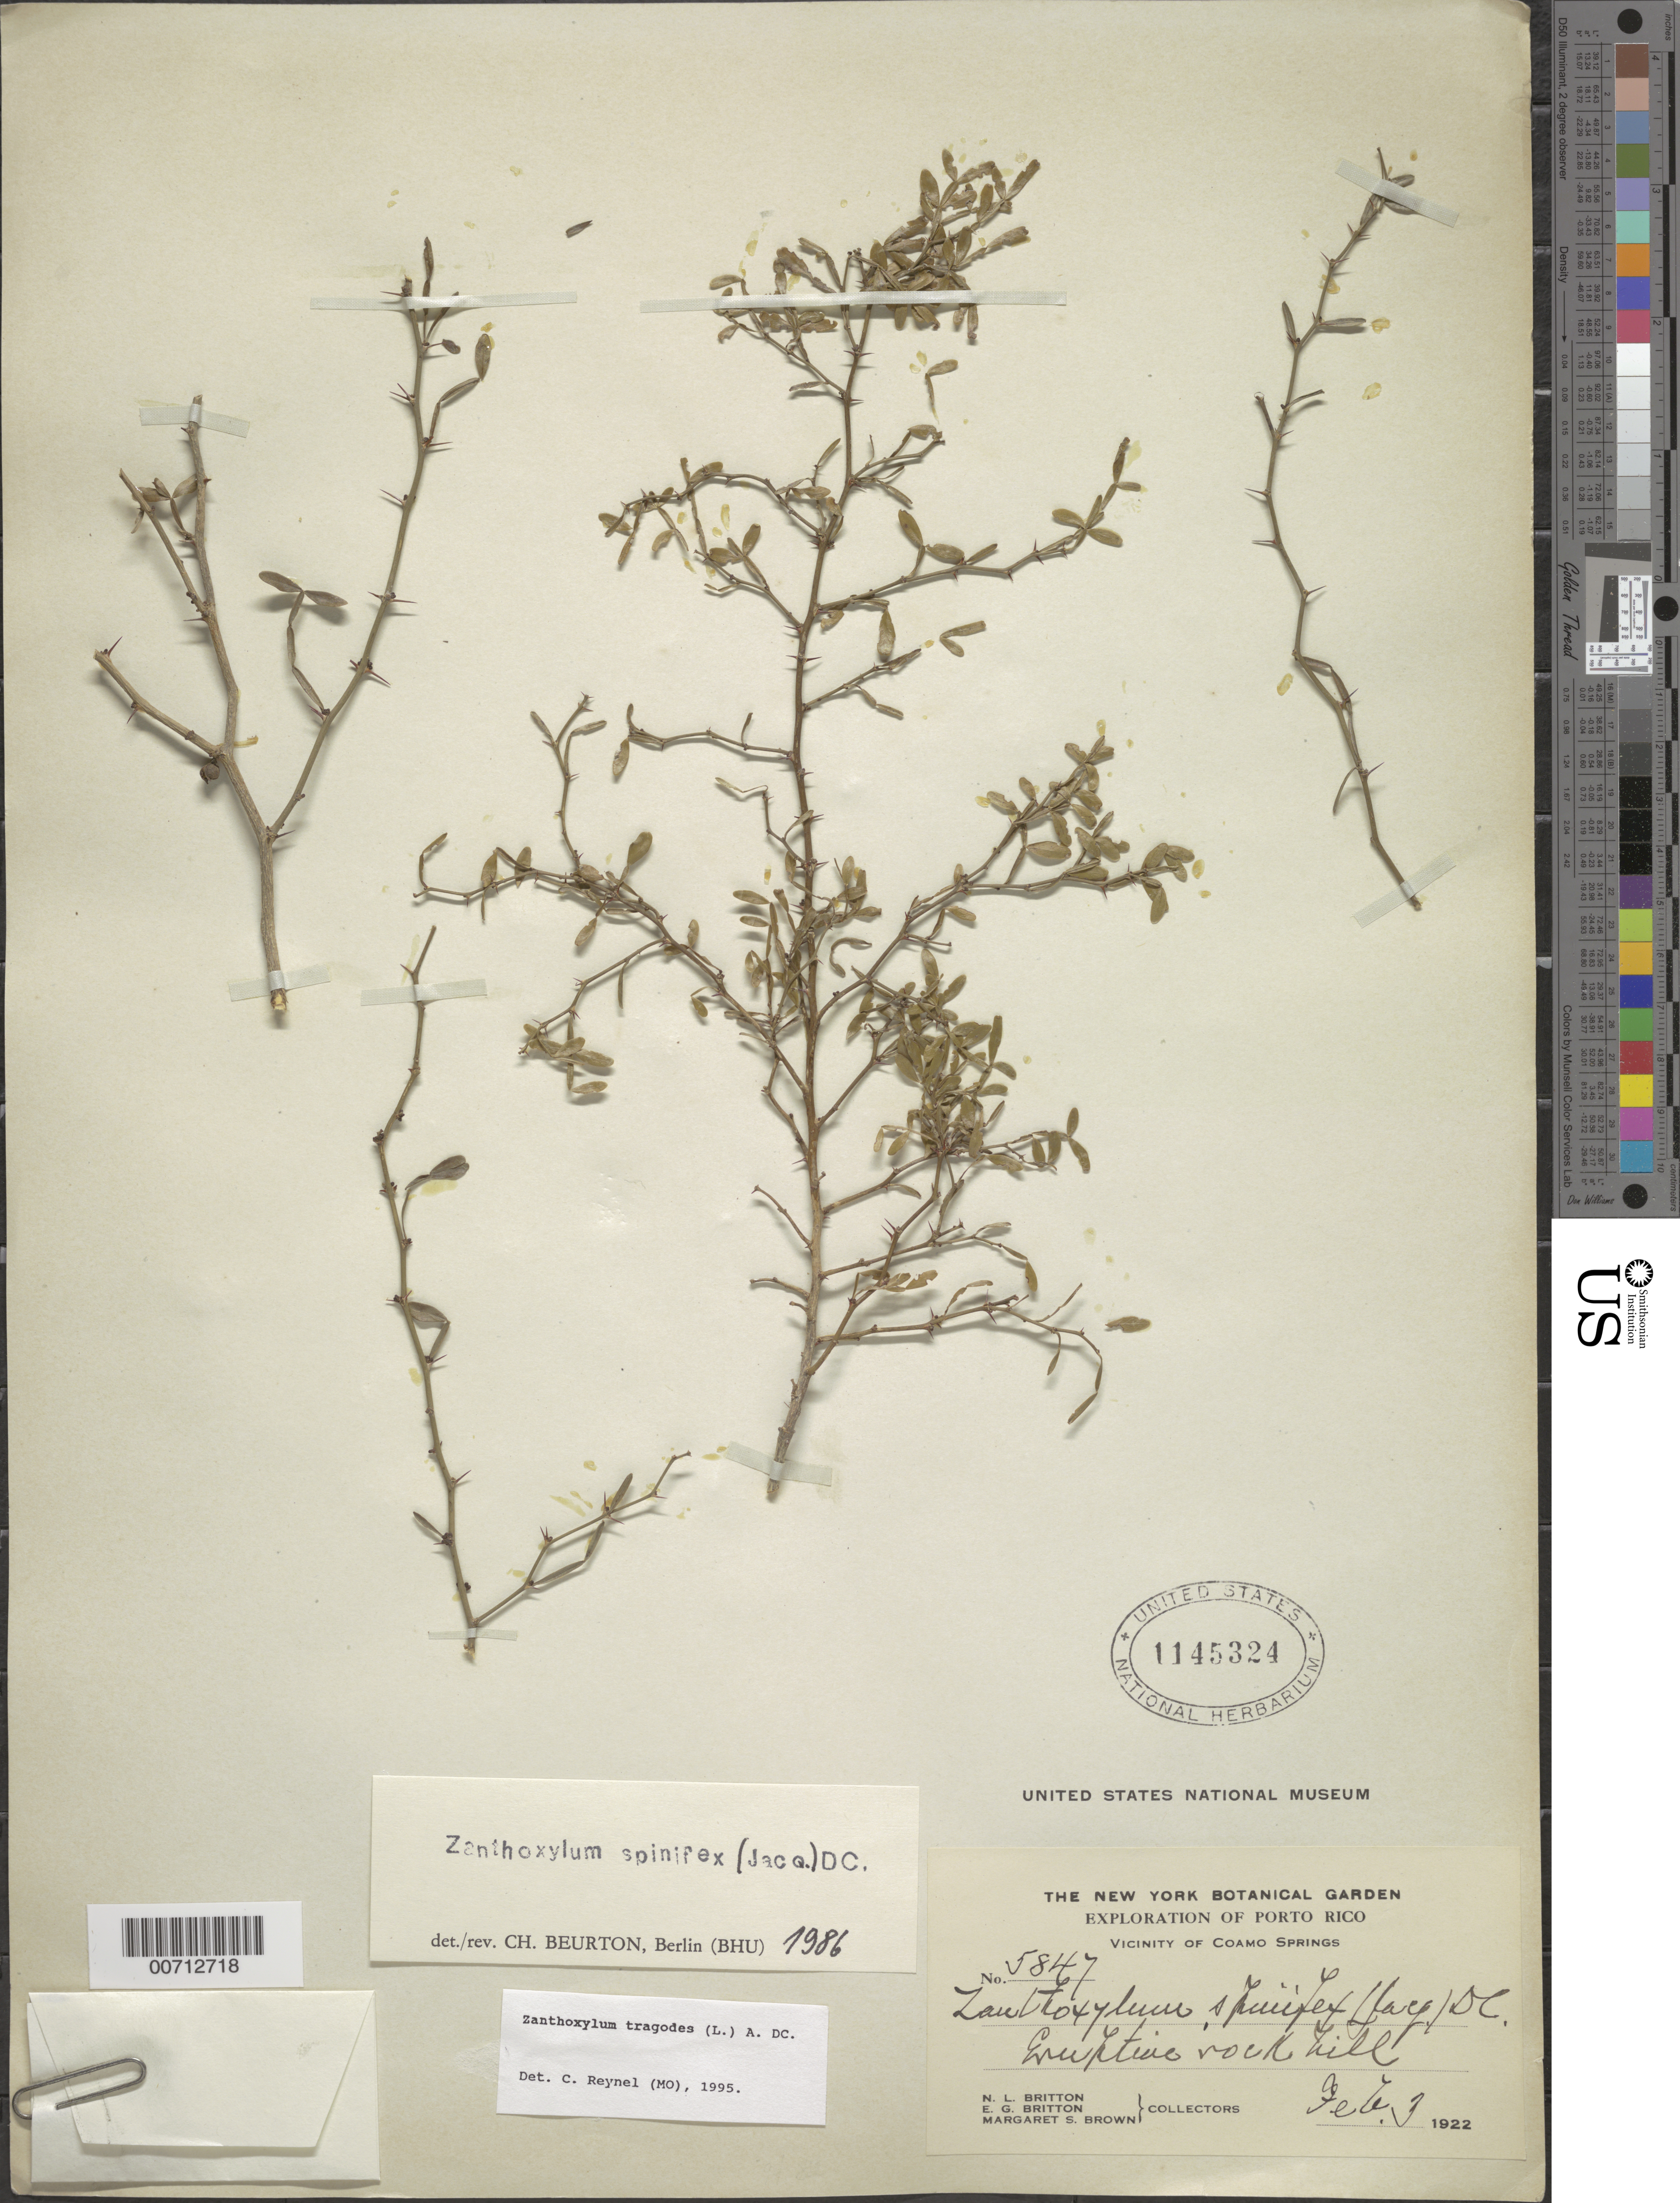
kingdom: Plantae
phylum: Tracheophyta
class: Magnoliopsida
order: Sapindales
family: Rutaceae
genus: Zanthoxylum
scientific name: Zanthoxylum tragodes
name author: (L.) DC.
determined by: Reynel, Carlos A., (MO), Missouri Botanical Garden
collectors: N. Britton, E. G. Britton & M. S. Brown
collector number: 5847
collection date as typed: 03 Feb 1922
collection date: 1922-02-03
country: Puerto Rico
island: Greater Antilles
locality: Coamo Springs, Eruptive rock hill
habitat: Eruptive rock hill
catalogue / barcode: US 1145324